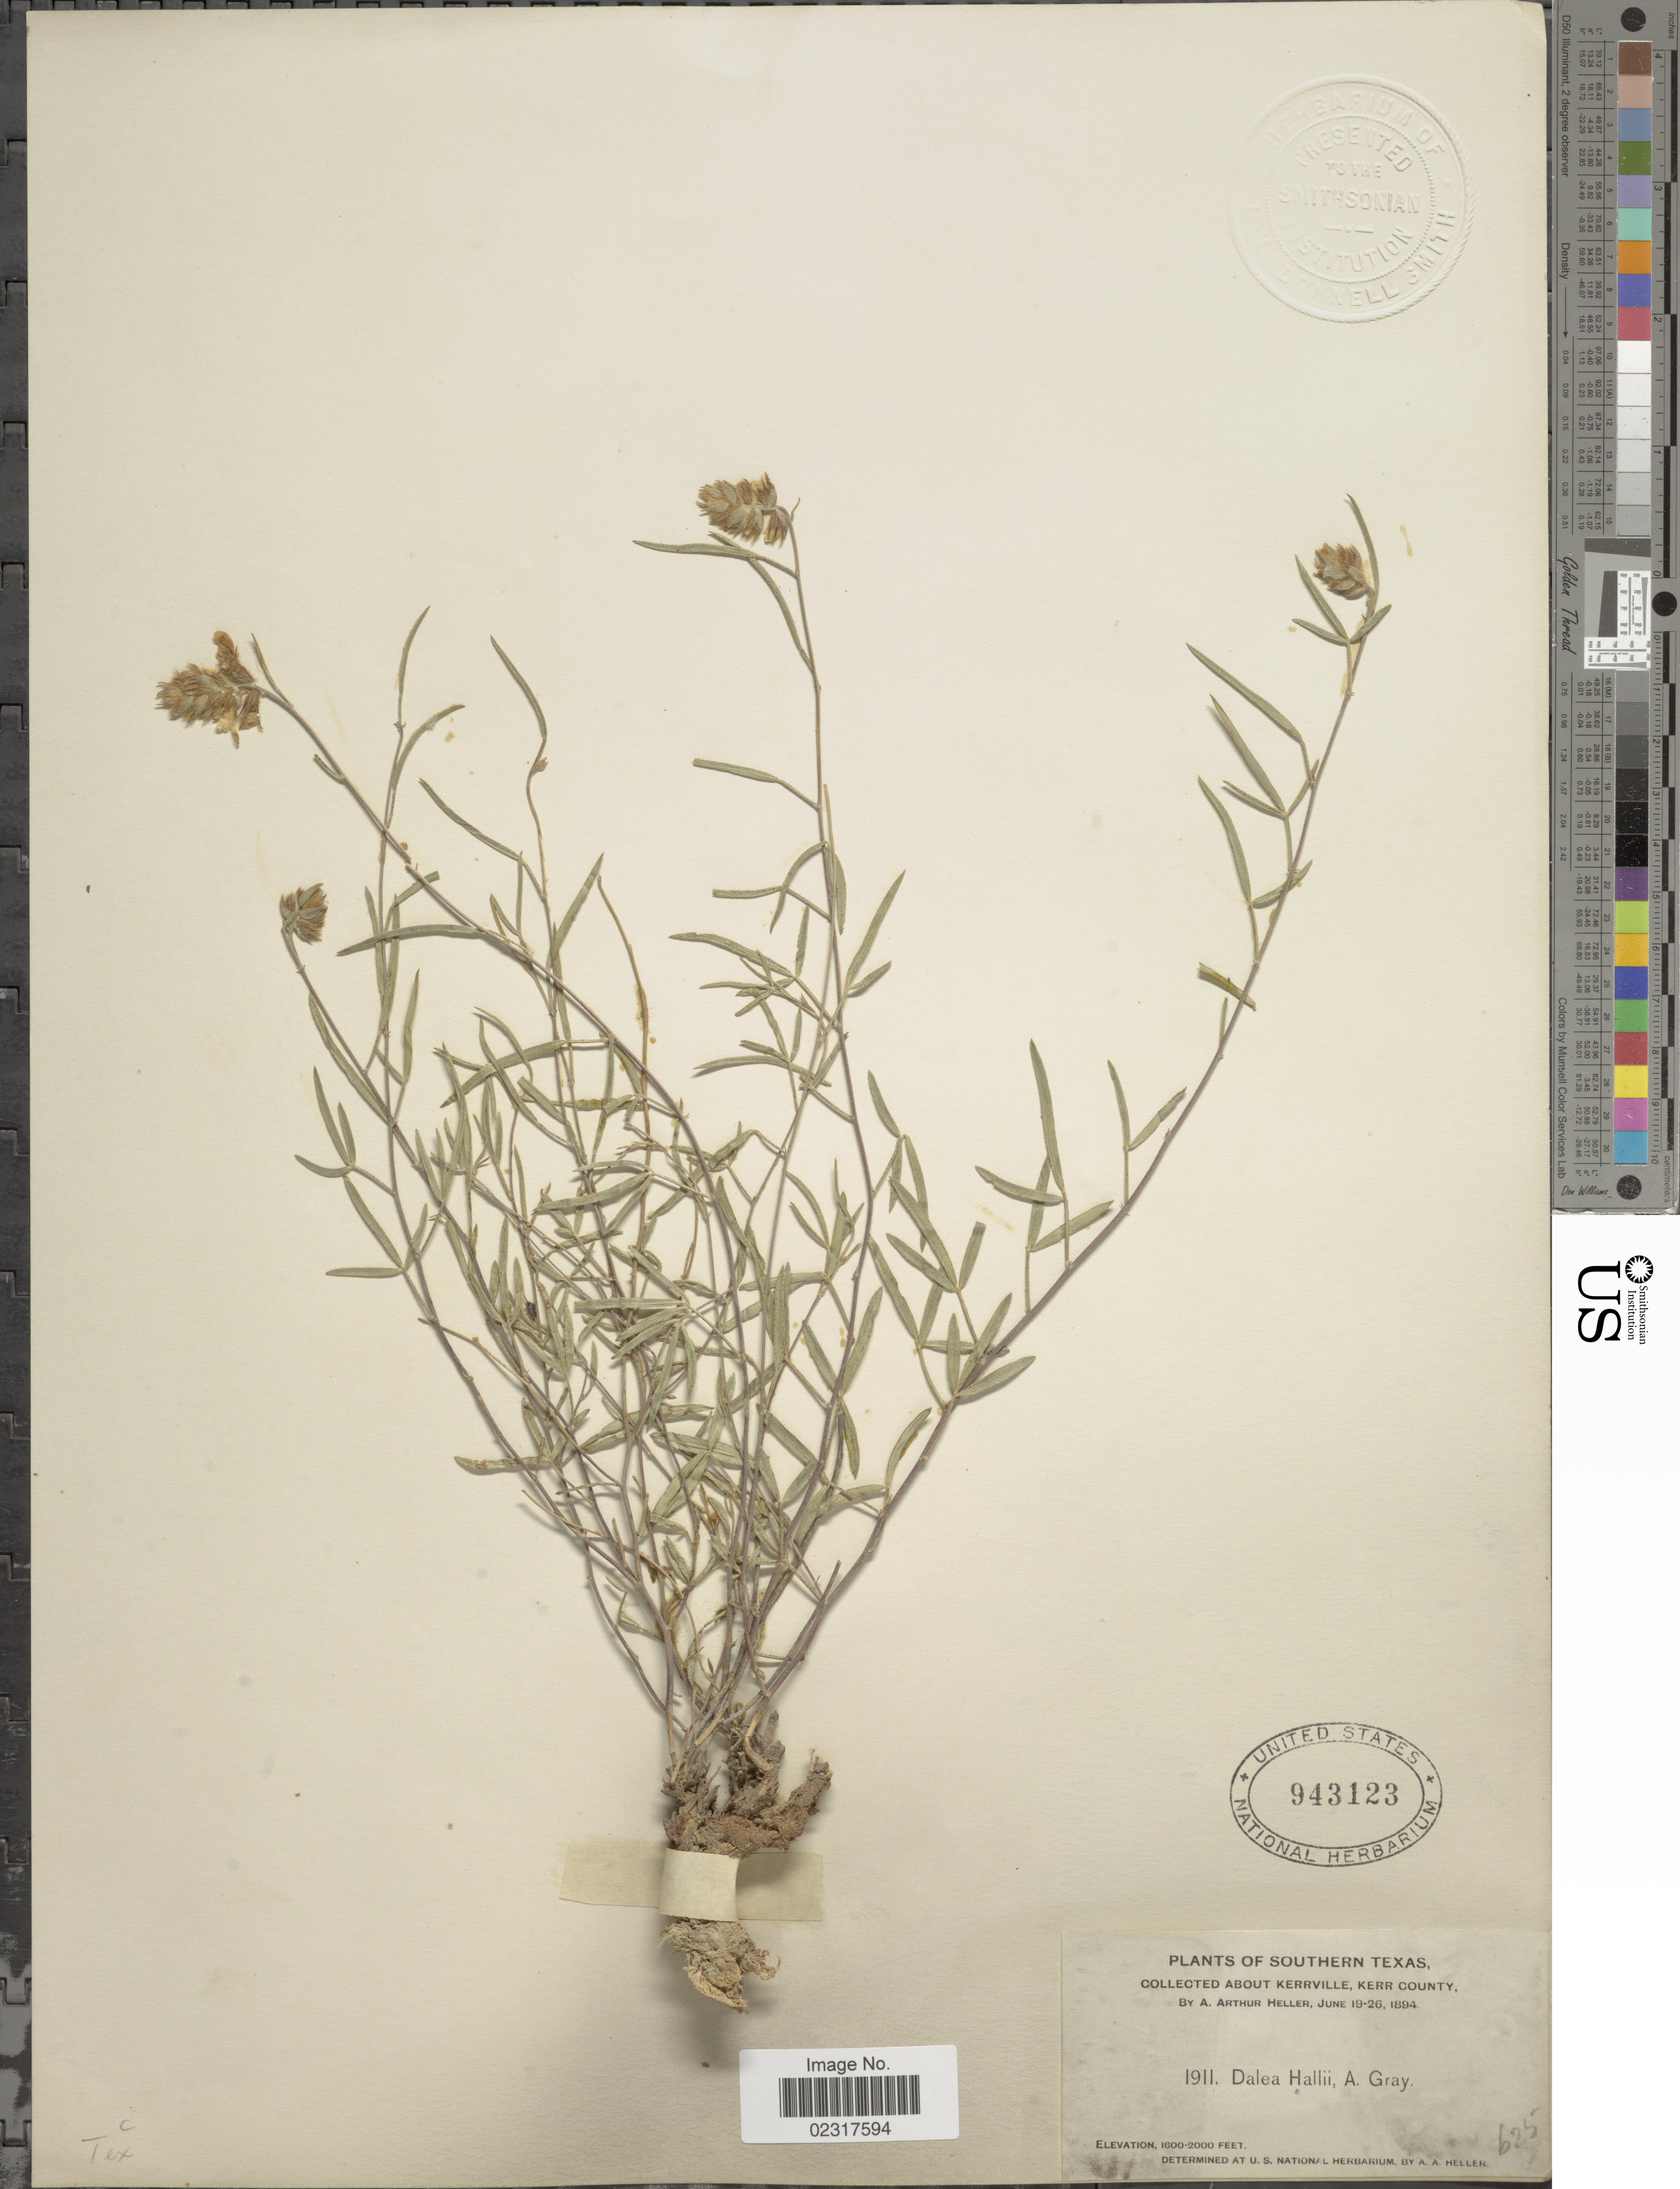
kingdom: Plantae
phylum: Tracheophyta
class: Magnoliopsida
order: Fabales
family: Fabaceae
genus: Dalea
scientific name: Dalea hallii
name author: A. Gray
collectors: A. A. Heller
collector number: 191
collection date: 1894-06-19/1894-06-26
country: United States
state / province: Texas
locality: Southern Texas, about Kerrville, Kerr County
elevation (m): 488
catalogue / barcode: US 943123